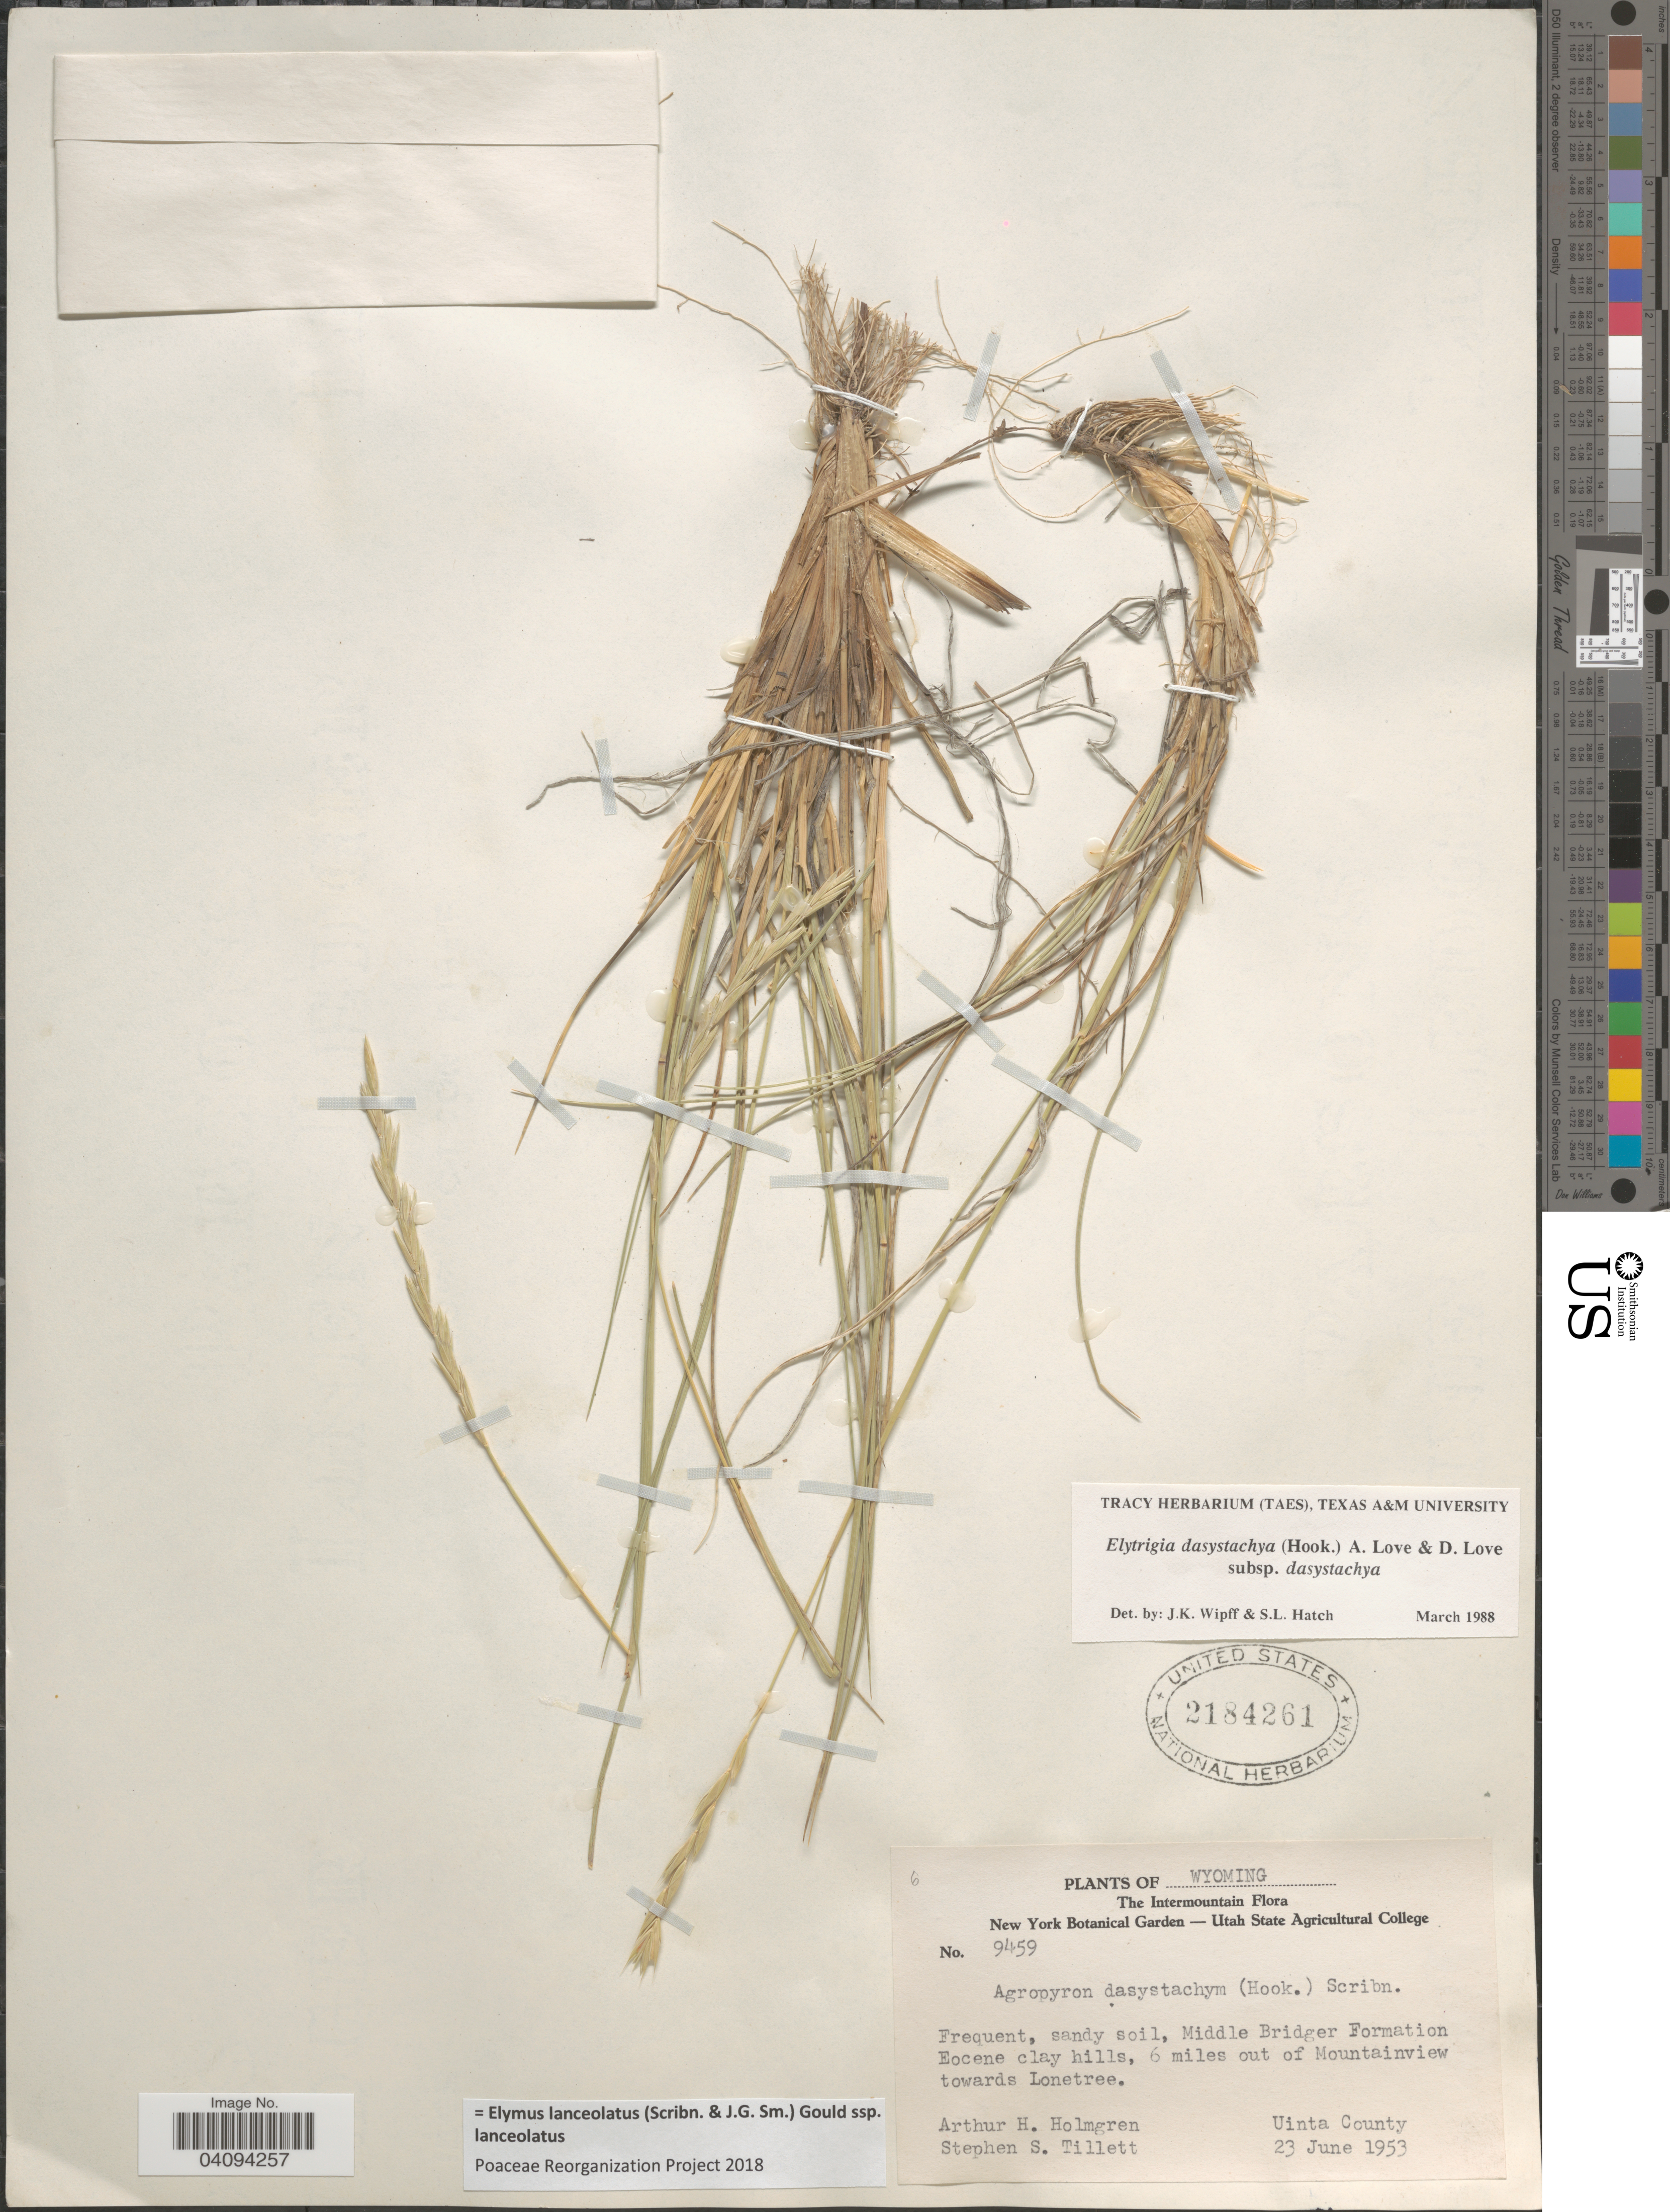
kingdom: Plantae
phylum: Tracheophyta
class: Liliopsida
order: Poales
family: Poaceae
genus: Elymus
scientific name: Elymus lanceolatus subsp. lanceolatus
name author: (Scribn. & J.G. Sm.) Gould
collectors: A. H. Holmgren & S. S. Tillett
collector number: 9459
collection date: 1953-06-23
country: United States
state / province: Wyoming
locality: The Intermountain. Frequent, sandy soil, Middle Bridger Formation Eocene clay hills, 6 miles out of Mountainview towards Lonetree. Uinta County.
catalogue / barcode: US 2184261